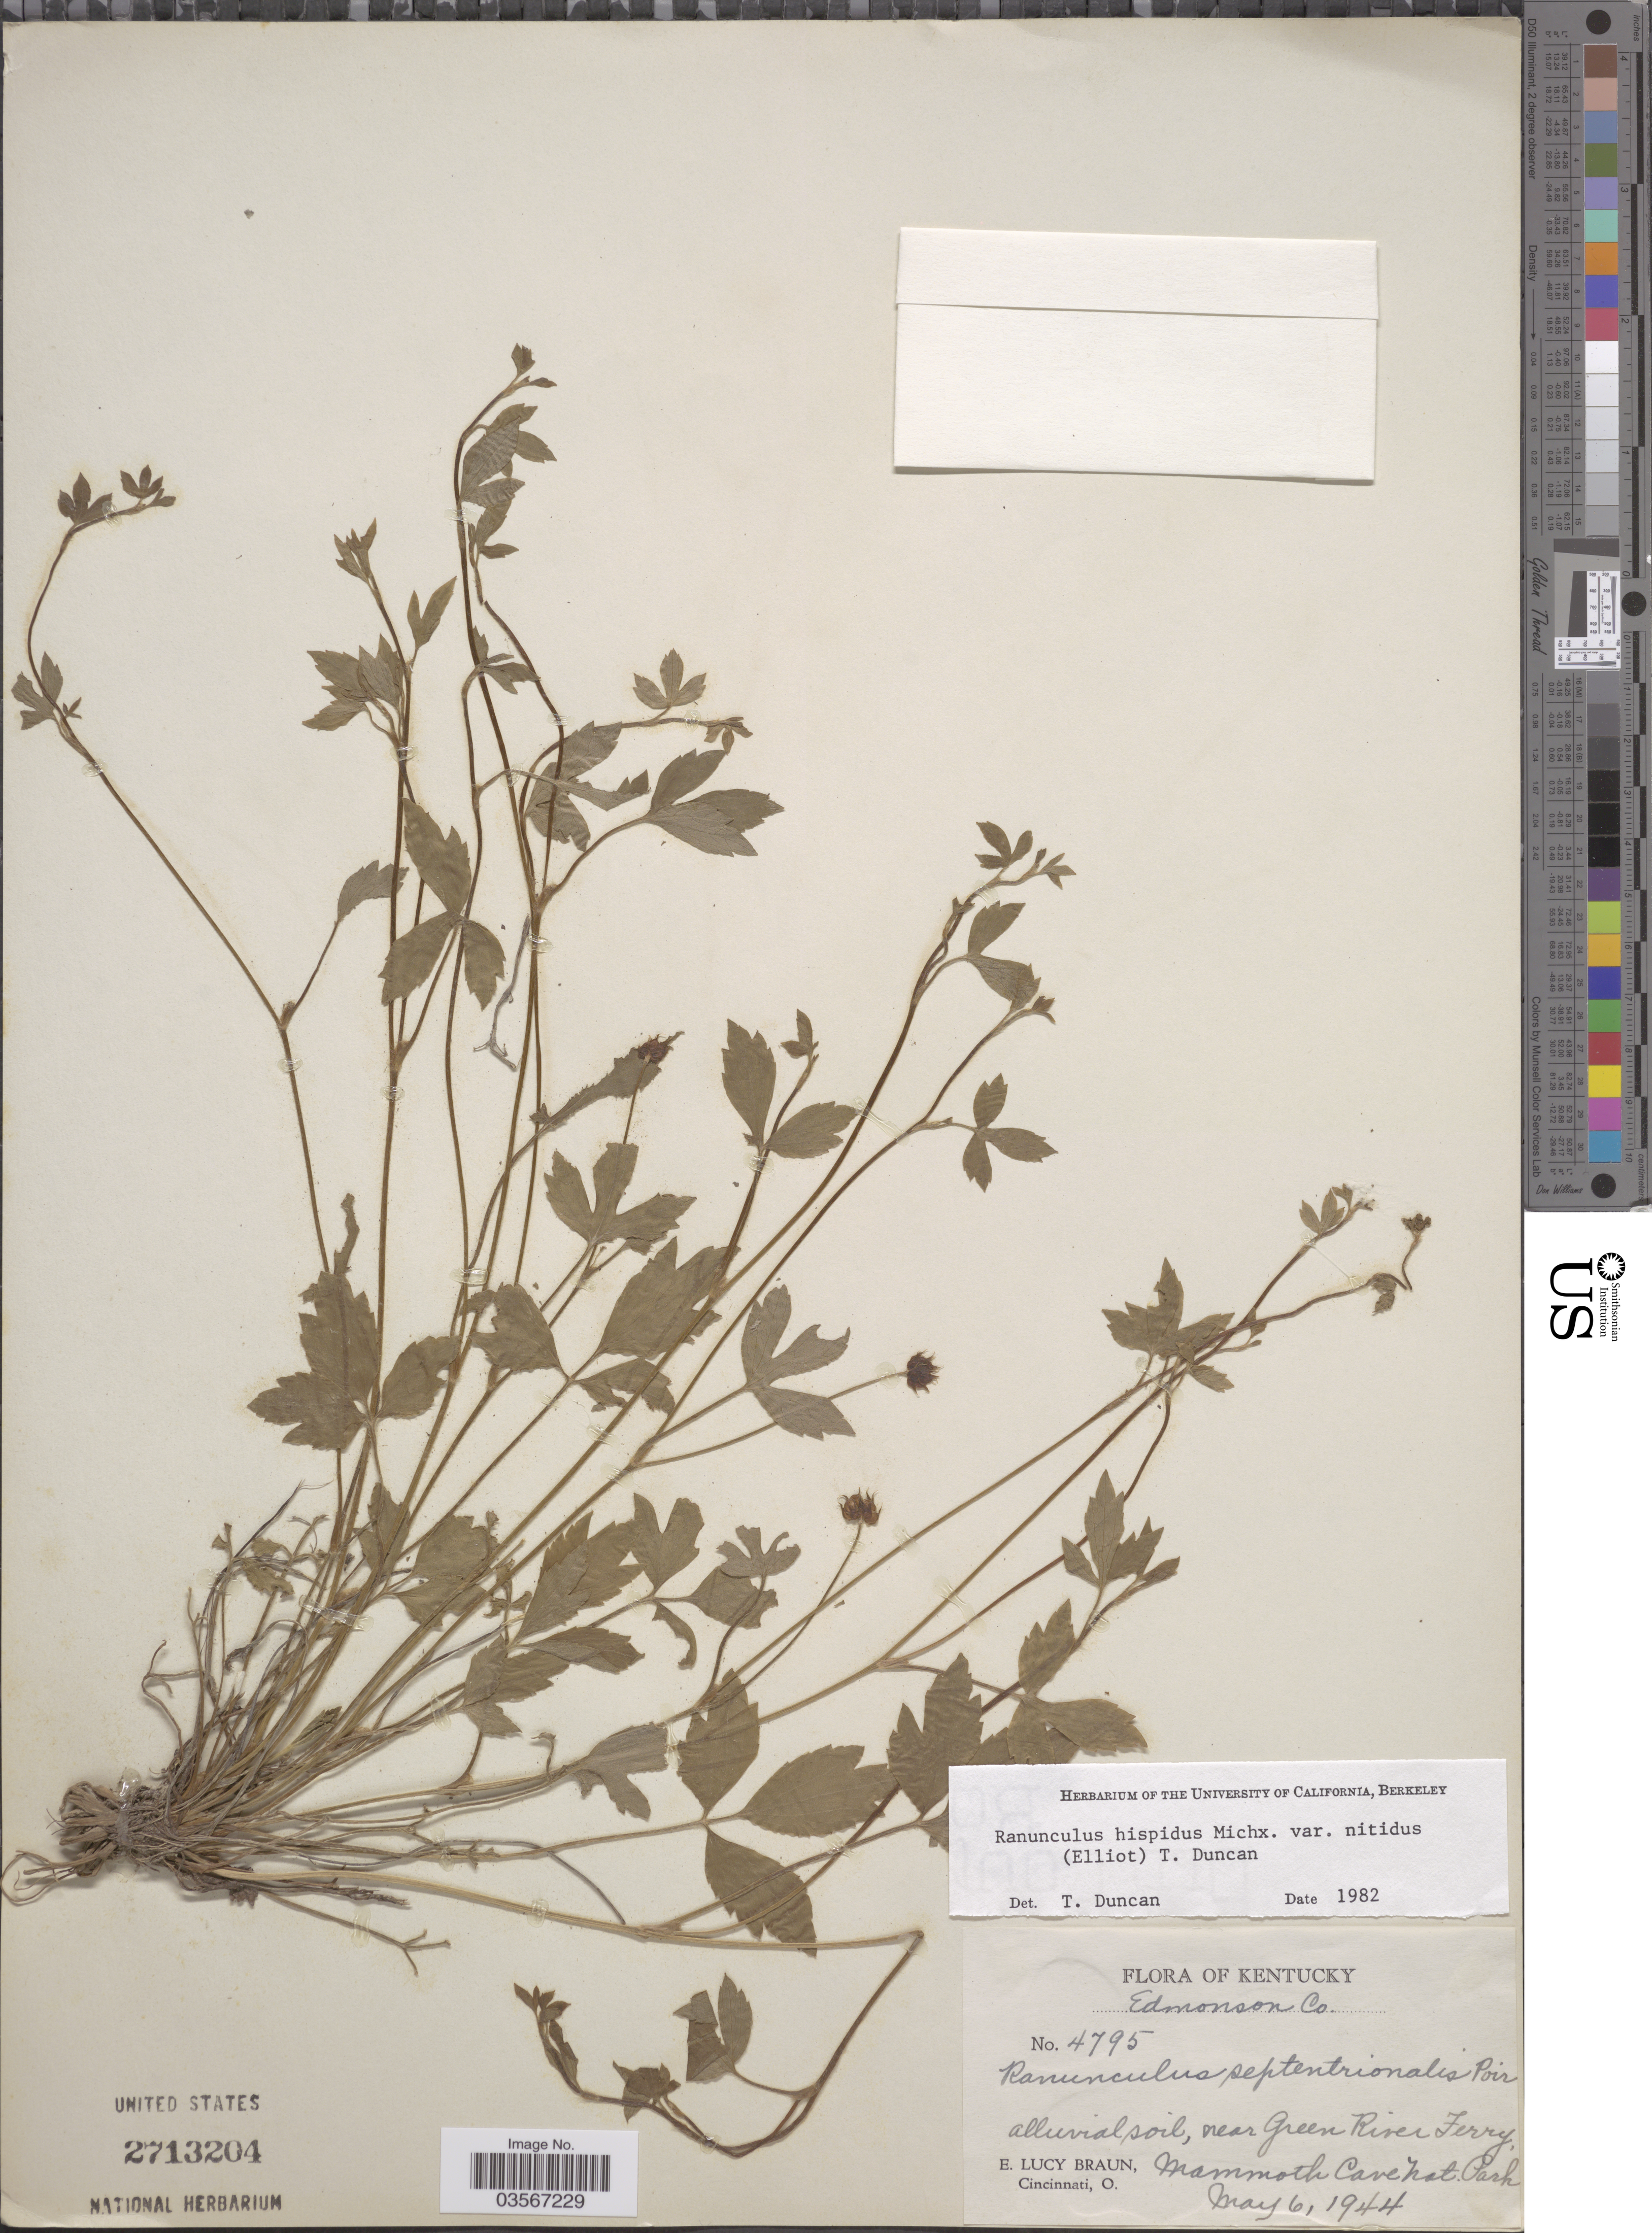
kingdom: Plantae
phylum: Tracheophyta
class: Magnoliopsida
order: Ranunculales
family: Ranunculaceae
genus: Ranunculus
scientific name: Ranunculus hispidus var. nitidus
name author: (Chapm.) T. Duncan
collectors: E. L. Braun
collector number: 4795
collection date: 1944-05-06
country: United States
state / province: Kentucky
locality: Edmonson Co. Near Green River Ferry, Mammoth Cave Nat. Park.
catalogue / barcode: US 2713204